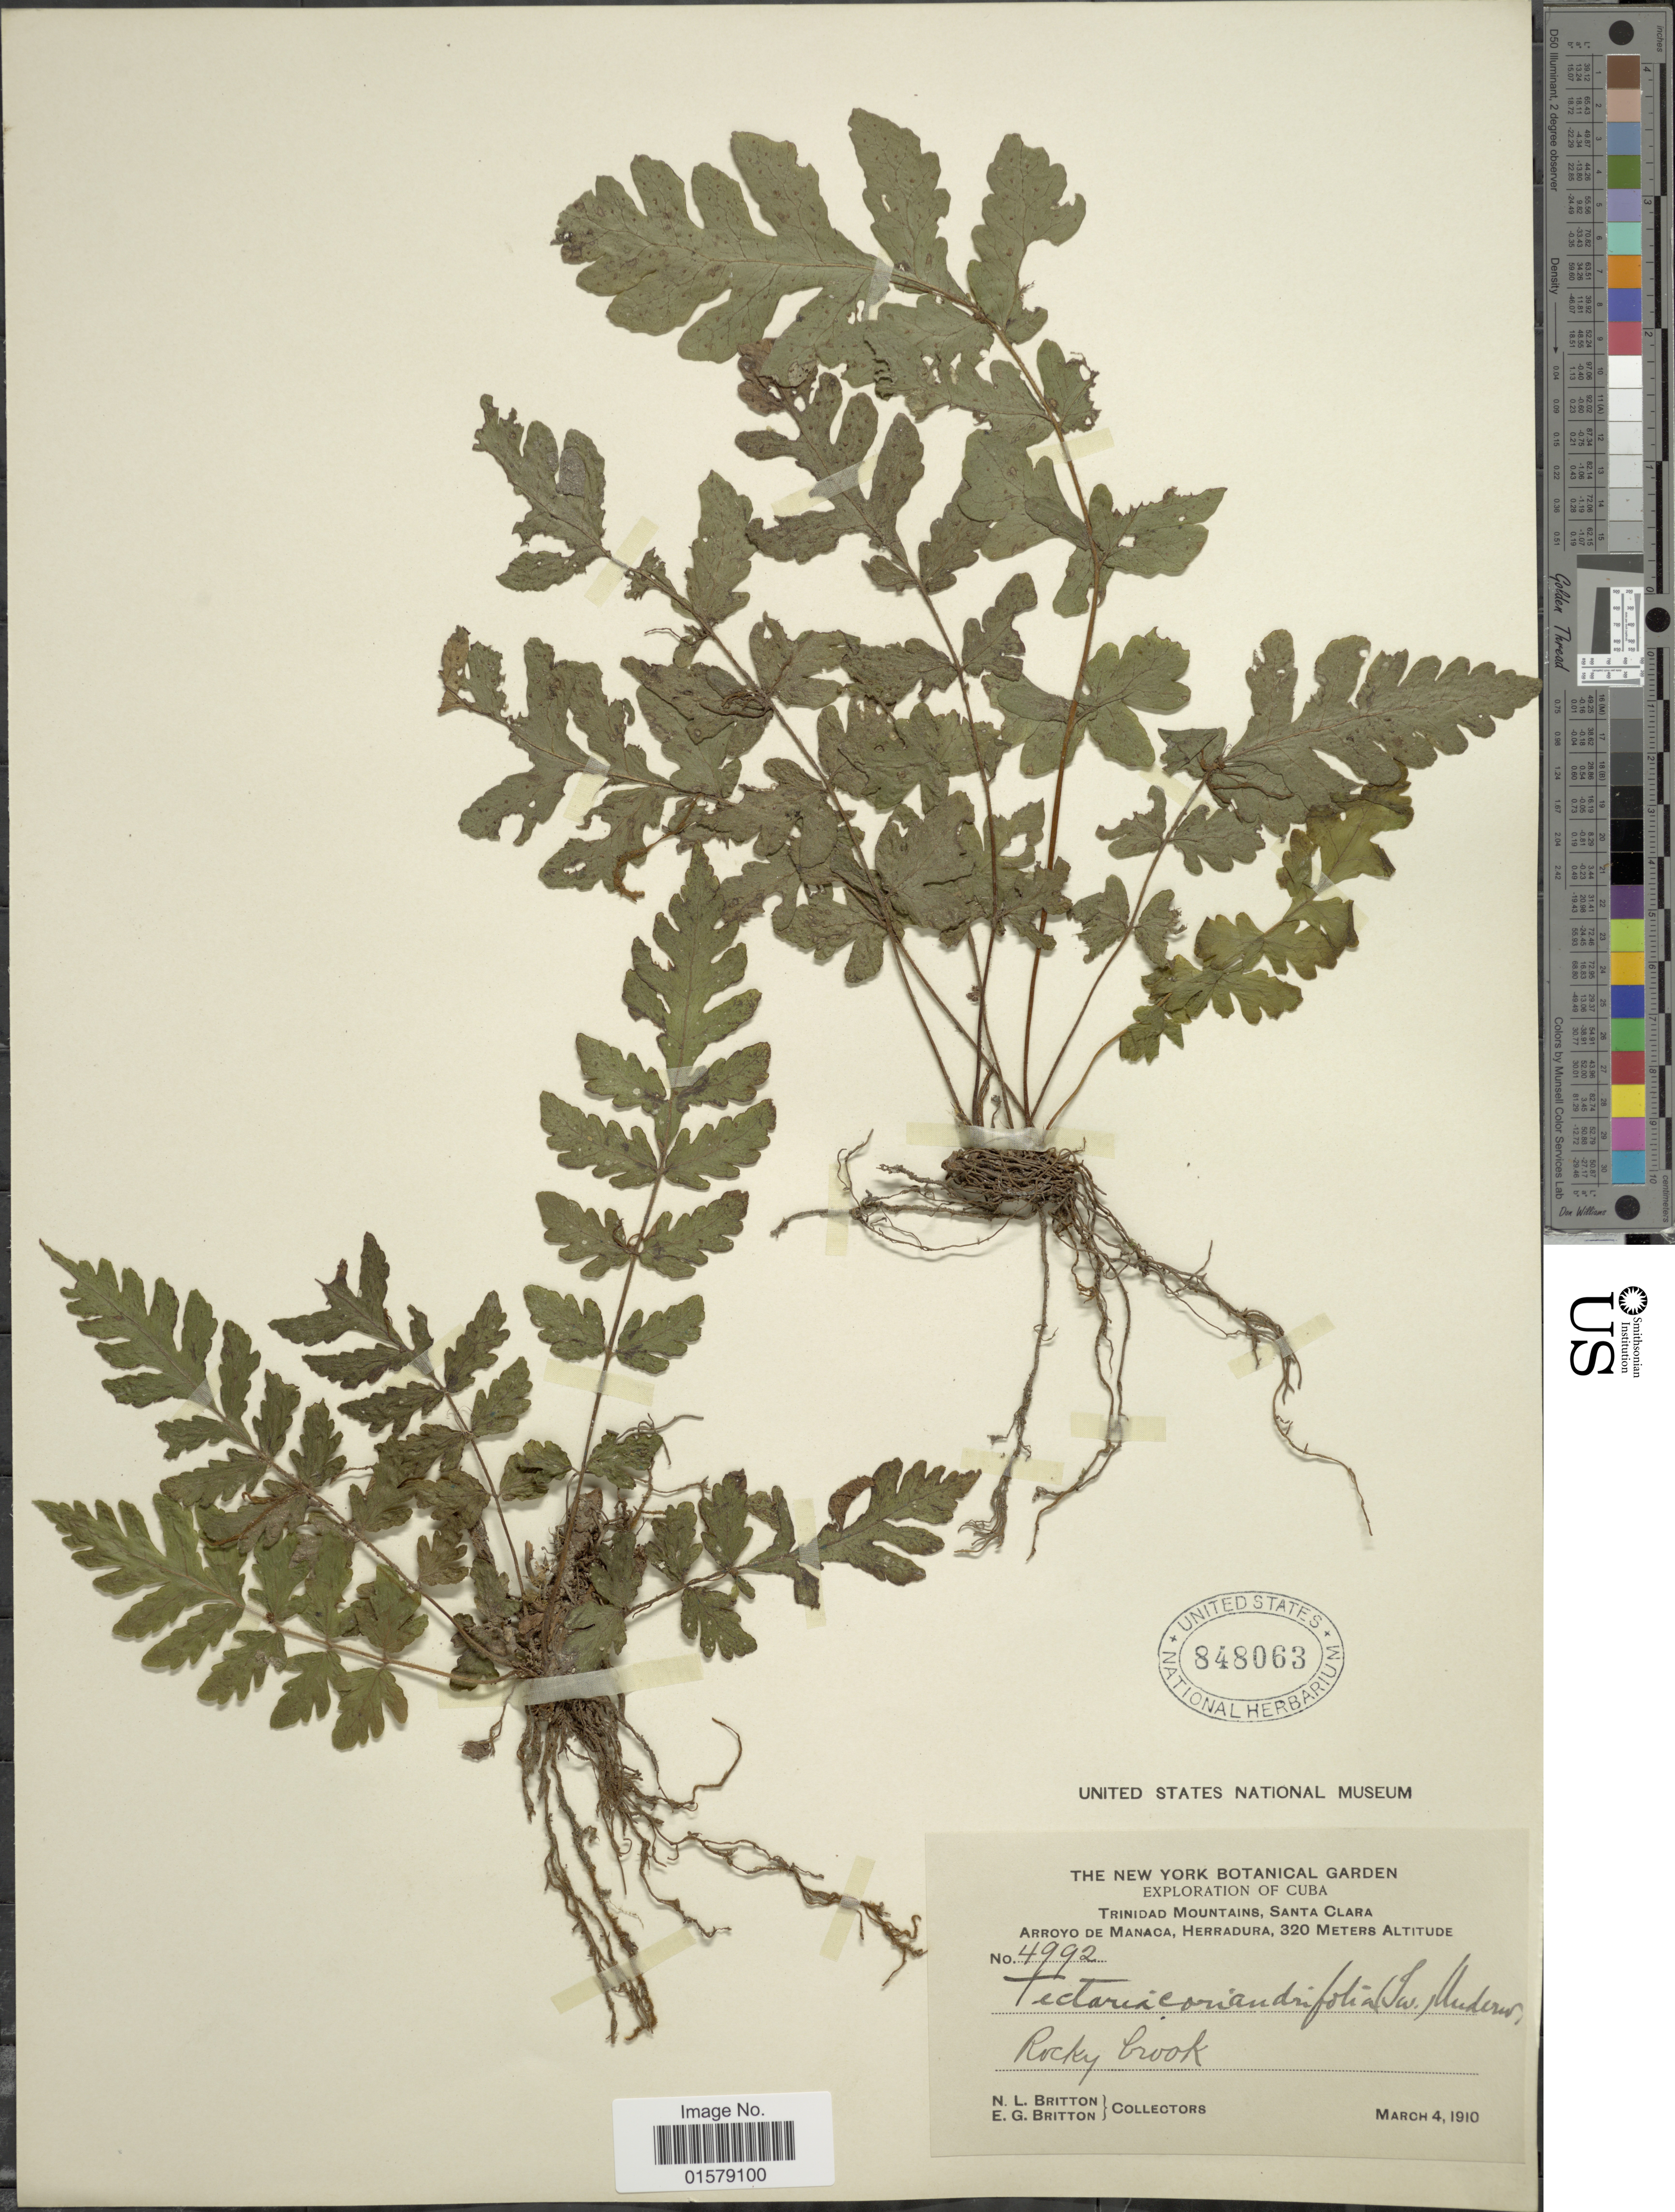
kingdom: Plantae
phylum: Tracheophyta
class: Polypodiopsida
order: Polypodiales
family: Tectariaceae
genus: Tectaria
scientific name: Tectaria coriandrifolia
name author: Underw.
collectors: N. Britton & E. G. Britton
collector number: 4992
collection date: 1910-03-04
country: Cuba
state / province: Las Villas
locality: Trinidad Mountains, Santa Clara, Arroyo de Manaca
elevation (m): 320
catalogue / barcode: US 848063